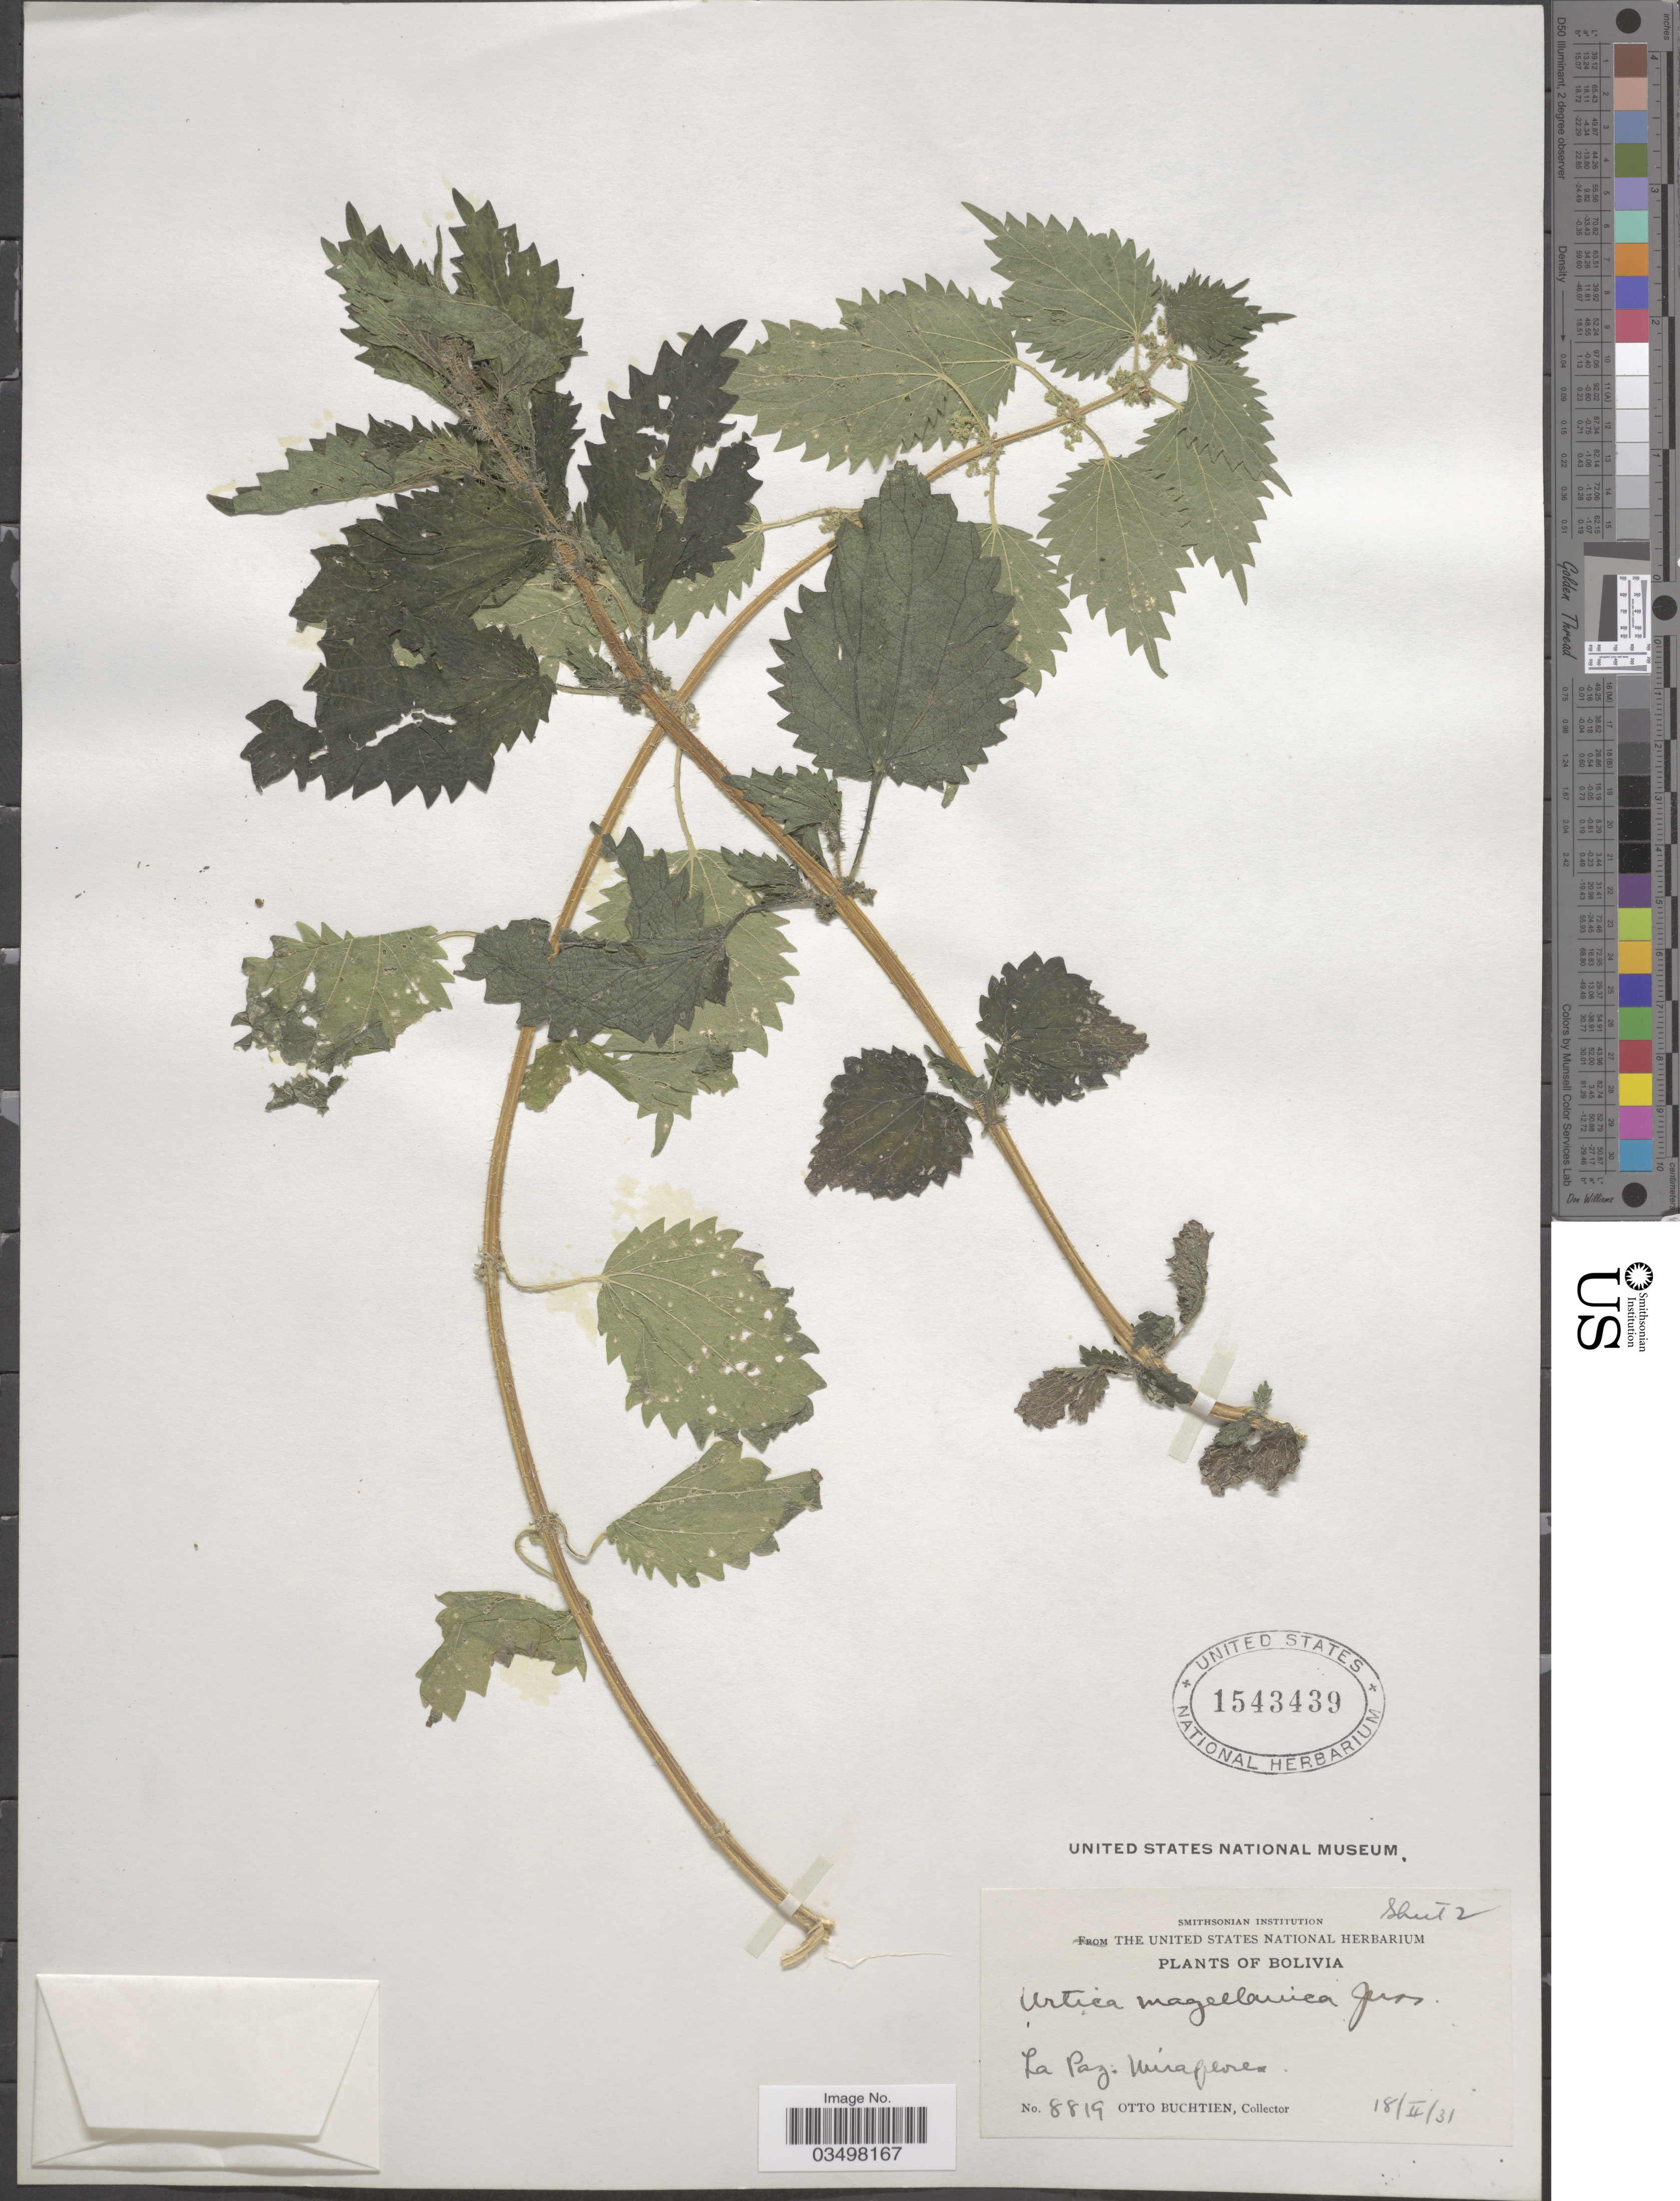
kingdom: Plantae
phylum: Tracheophyta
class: Magnoliopsida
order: Rosales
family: Urticaceae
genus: Urtica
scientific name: Urtica magellanica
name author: Juss. ex Poir.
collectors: O. Buchtien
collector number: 8819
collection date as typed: Transcribed d/m/y: 18/2/31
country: Bolivia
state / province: La Paz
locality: Miraflores.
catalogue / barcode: US 1543439